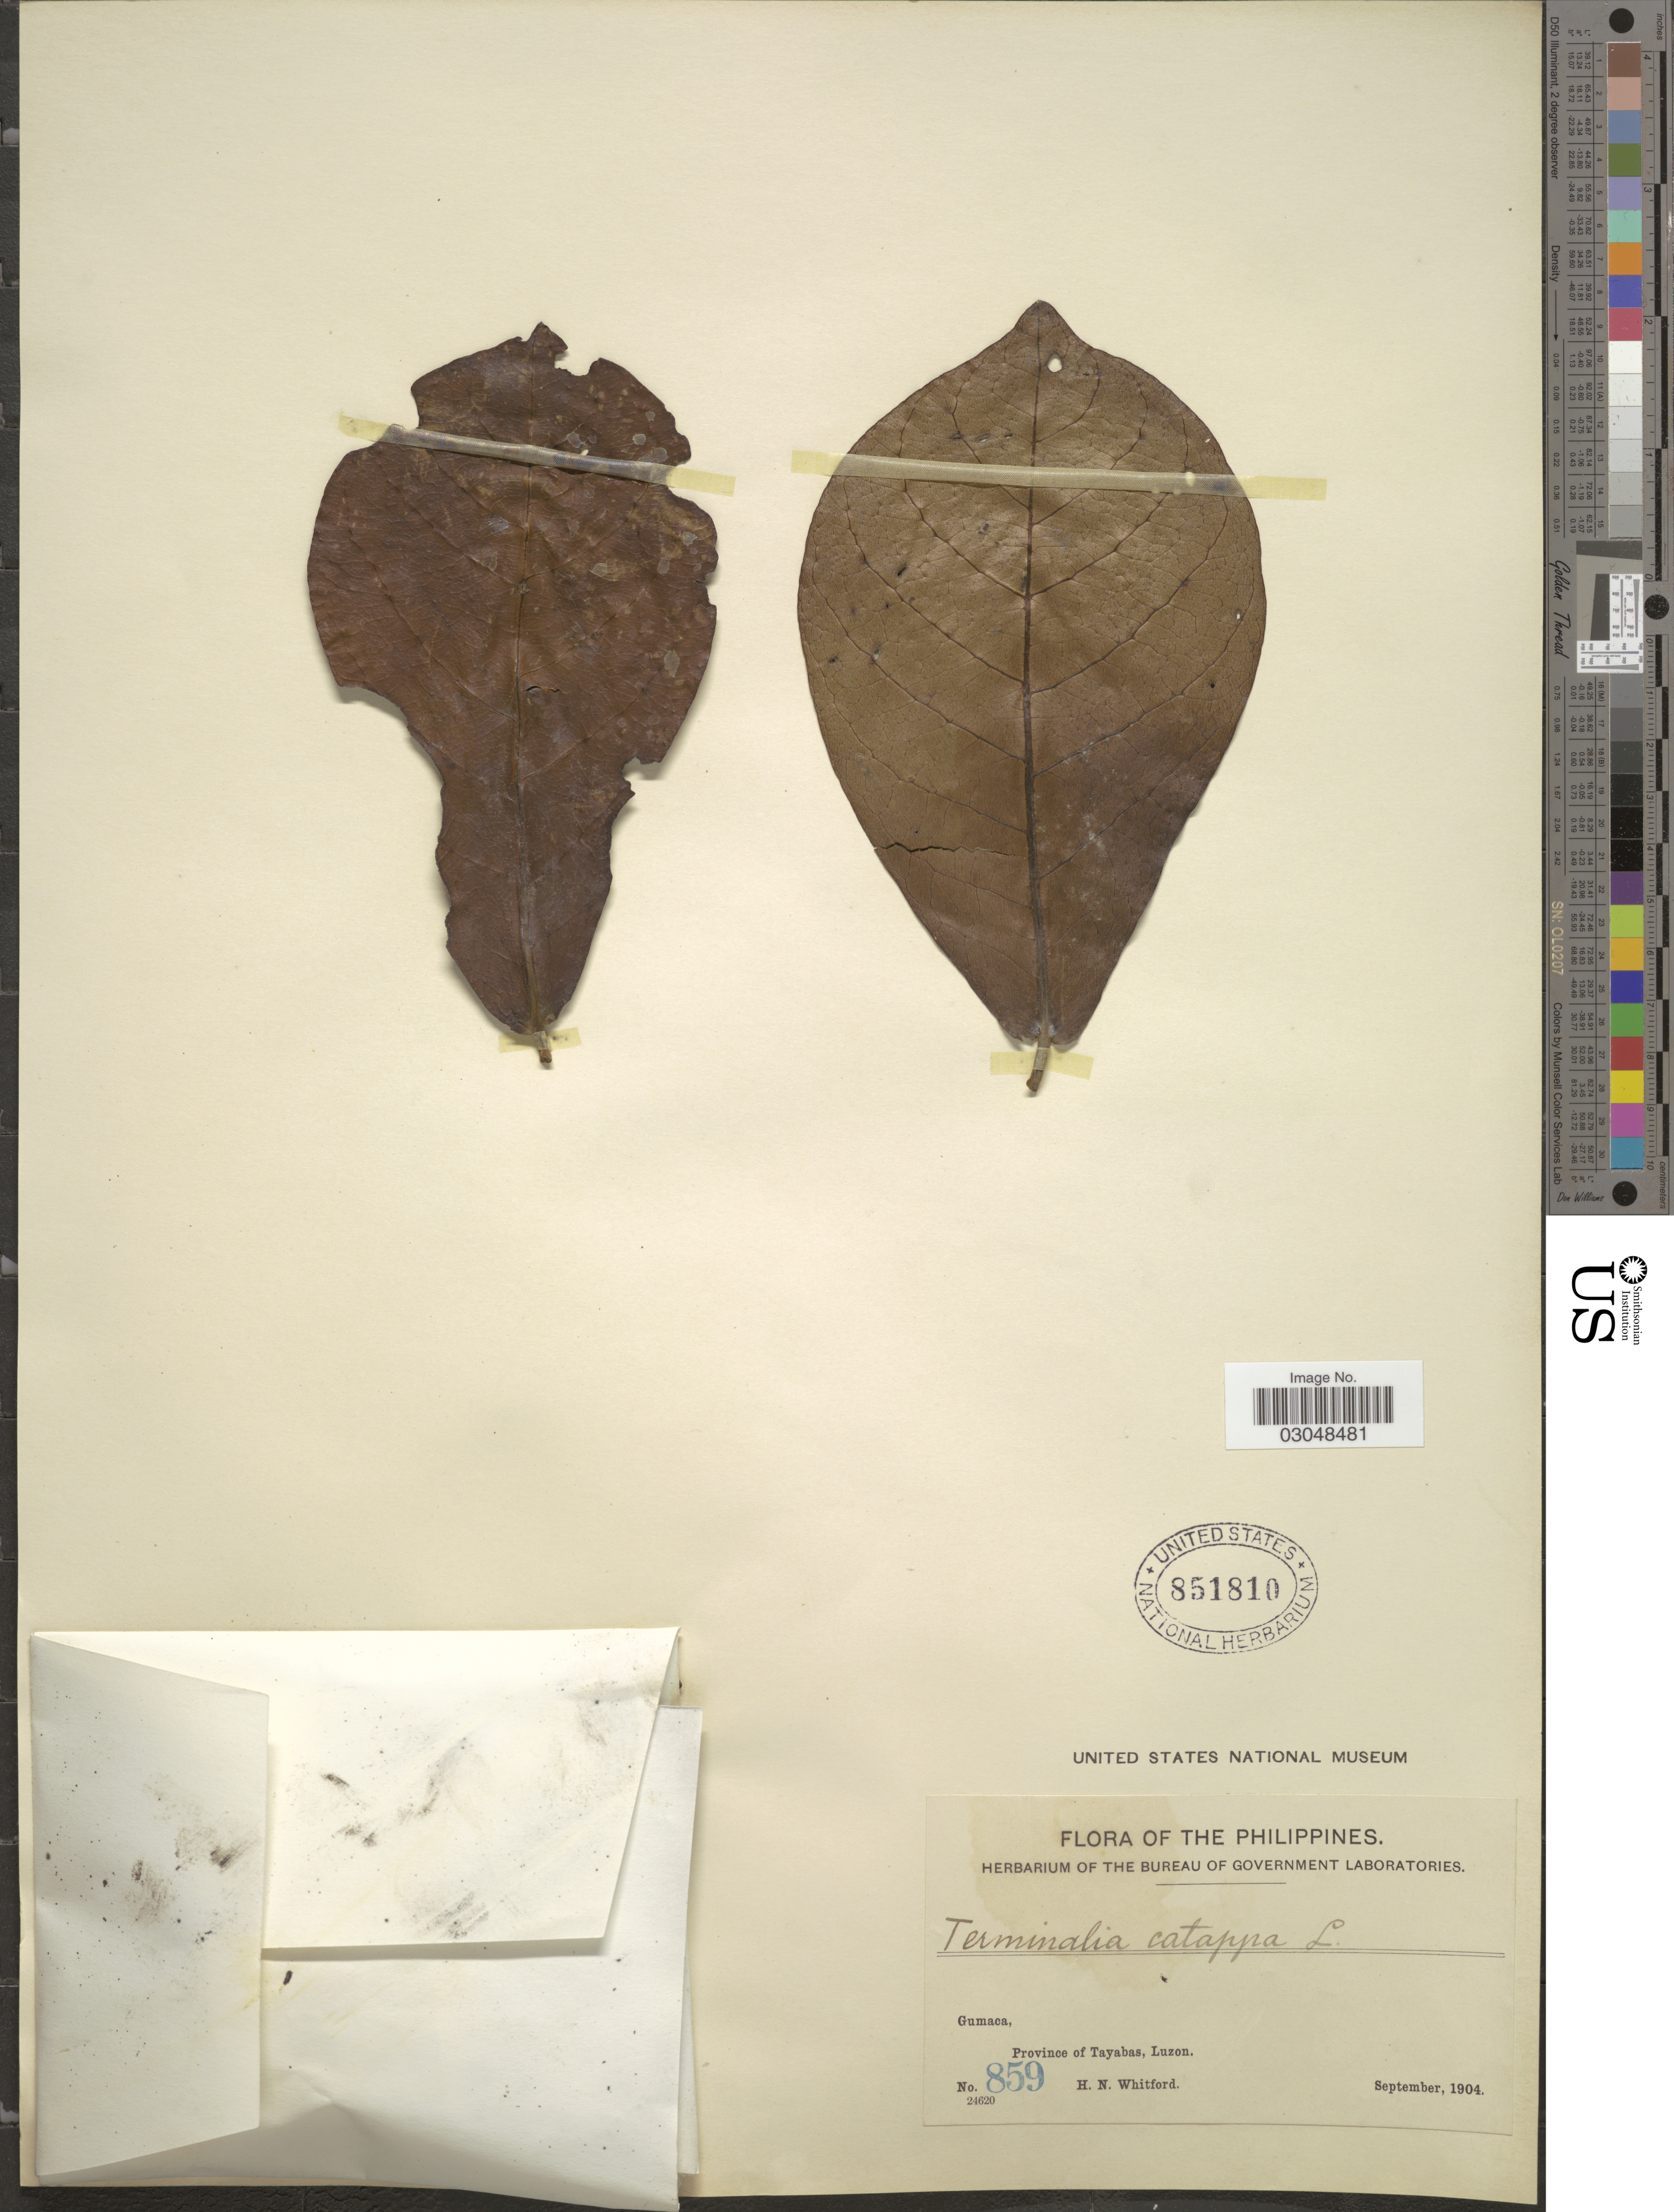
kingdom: Plantae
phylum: Tracheophyta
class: Magnoliopsida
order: Myrtales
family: Combretaceae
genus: Terminalia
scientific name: Terminalia catappa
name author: L.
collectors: H. N. Whitford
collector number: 859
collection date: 1904-09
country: Philippines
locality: Gumaca, Province of Tayabas, Luzon.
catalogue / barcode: US 851810